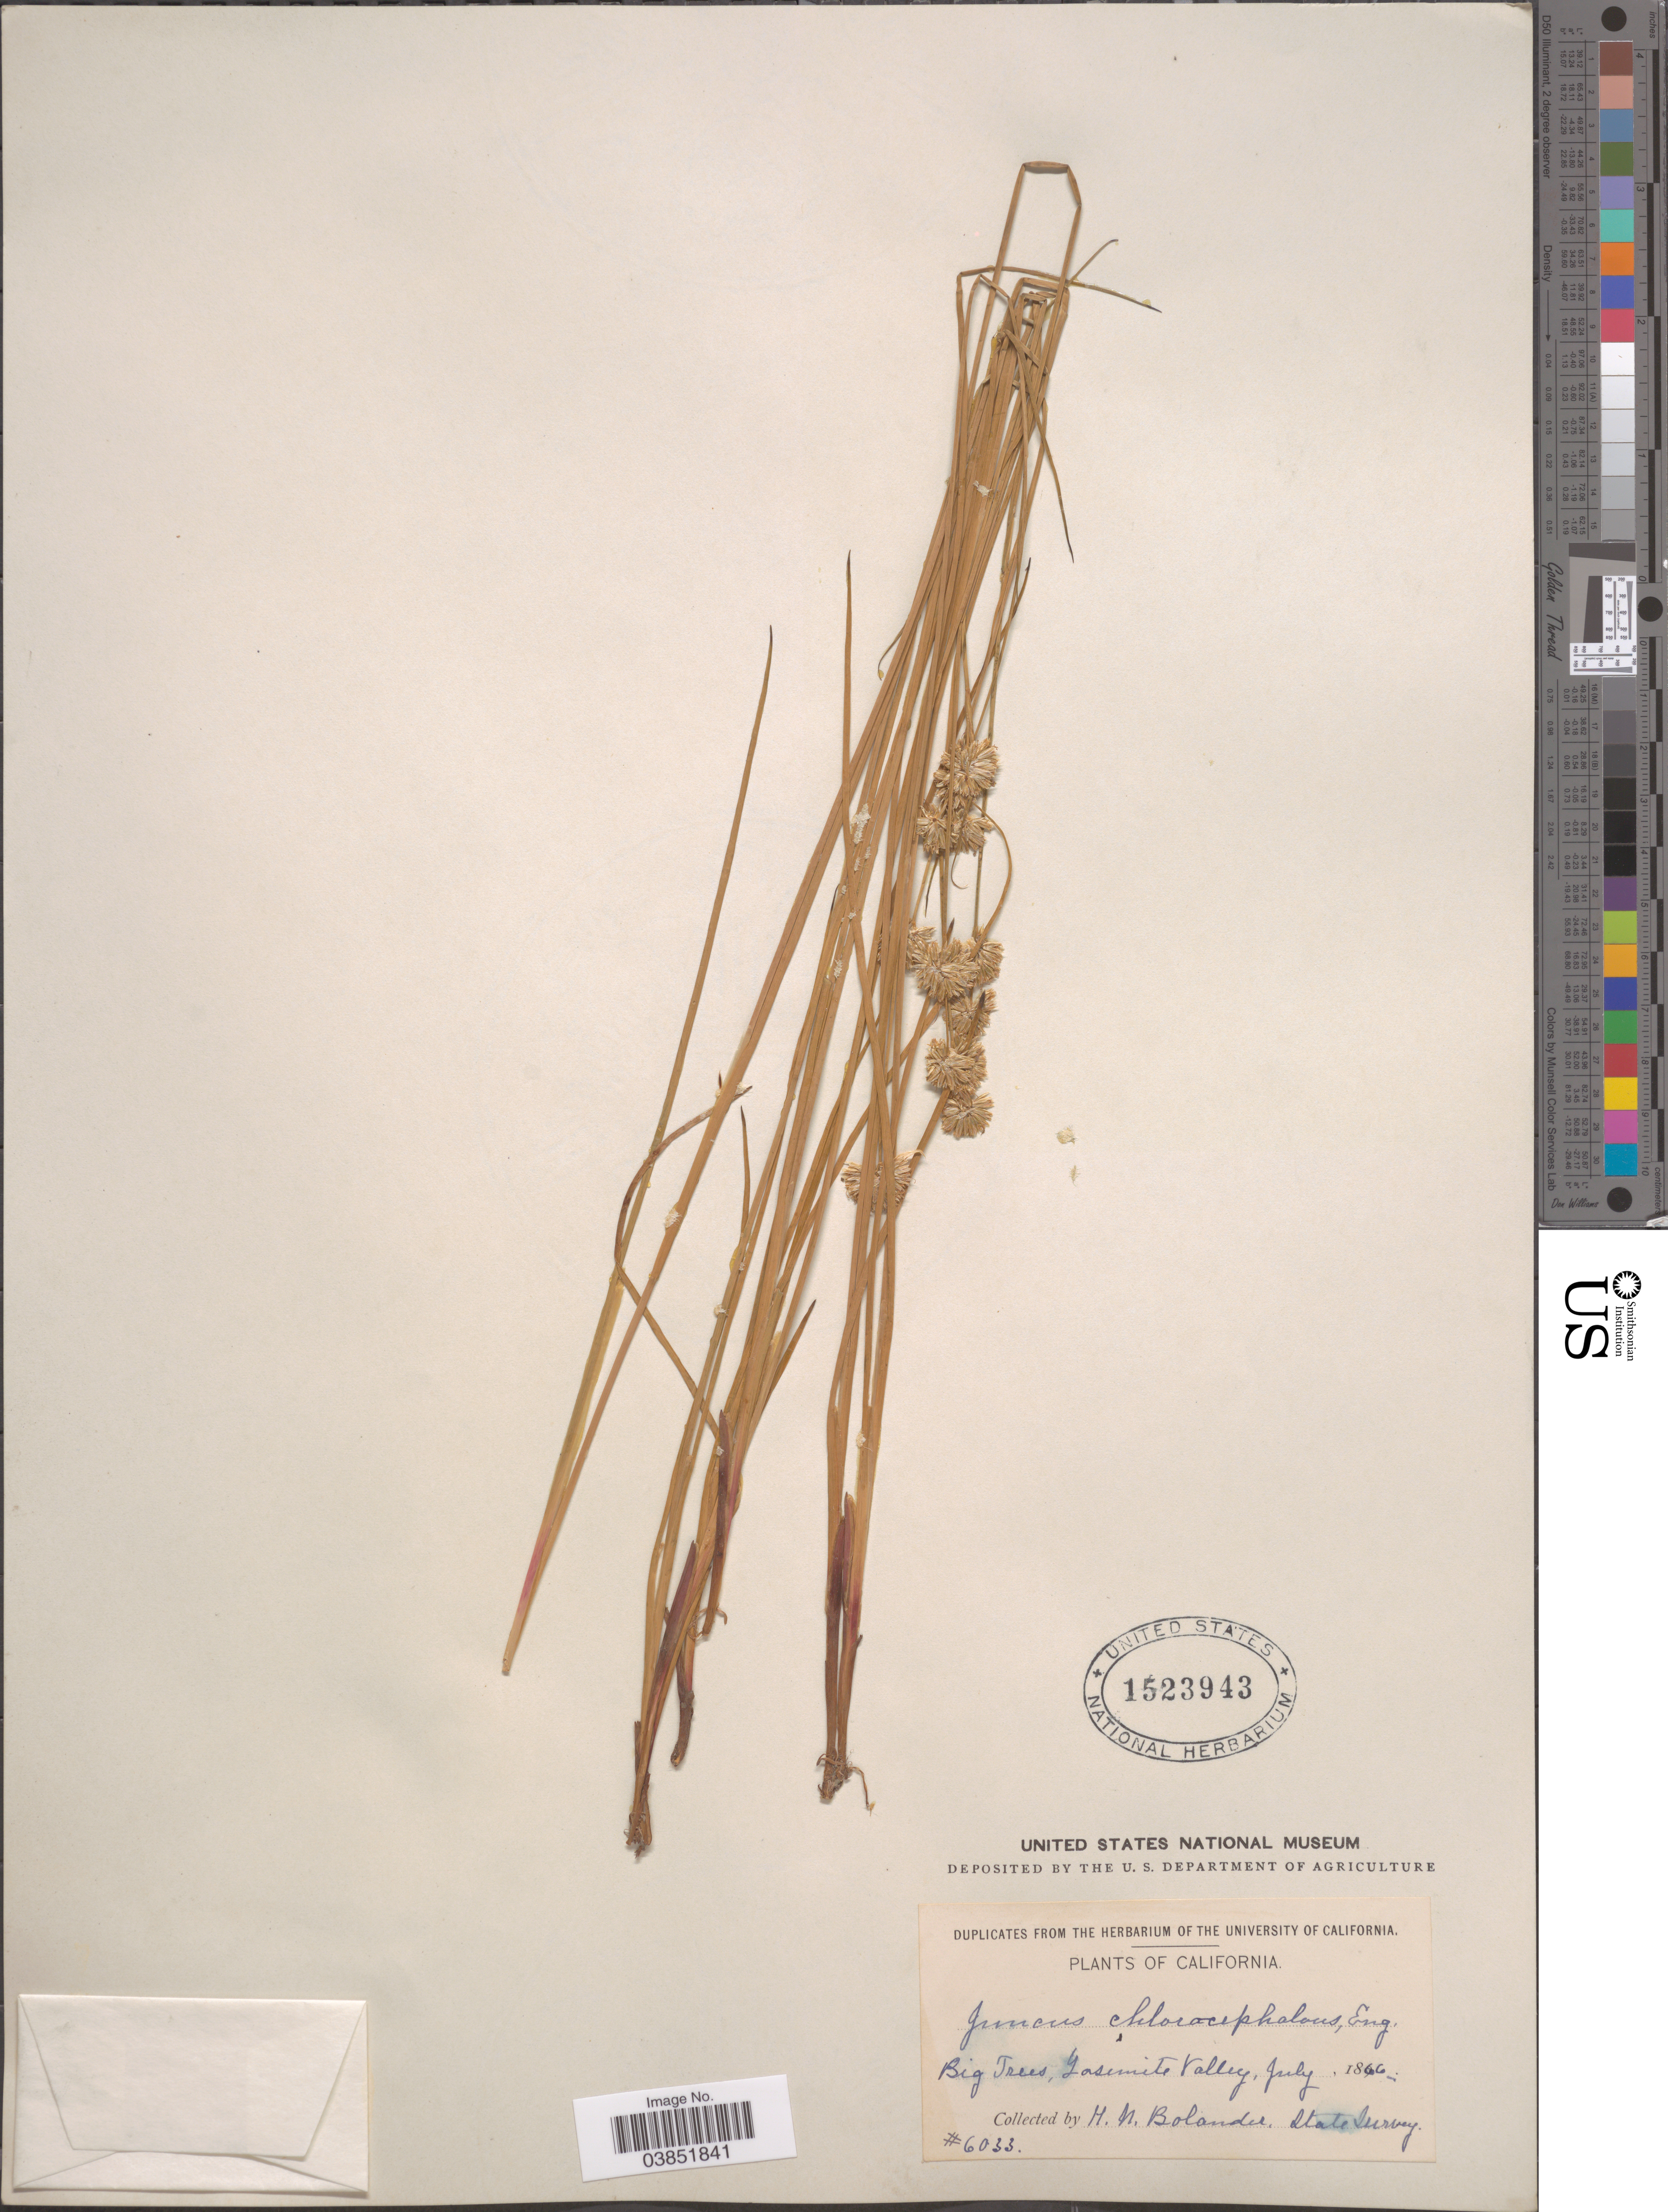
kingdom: Plantae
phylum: Tracheophyta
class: Liliopsida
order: Poales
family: Juncaceae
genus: Juncus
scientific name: Juncus chlorocephalus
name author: Engelm.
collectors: H. Bolander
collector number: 6033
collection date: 1866-07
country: United States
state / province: California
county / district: Mariposa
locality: Big Trees, Yosemite Valley. State Survey.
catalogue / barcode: US 1523943